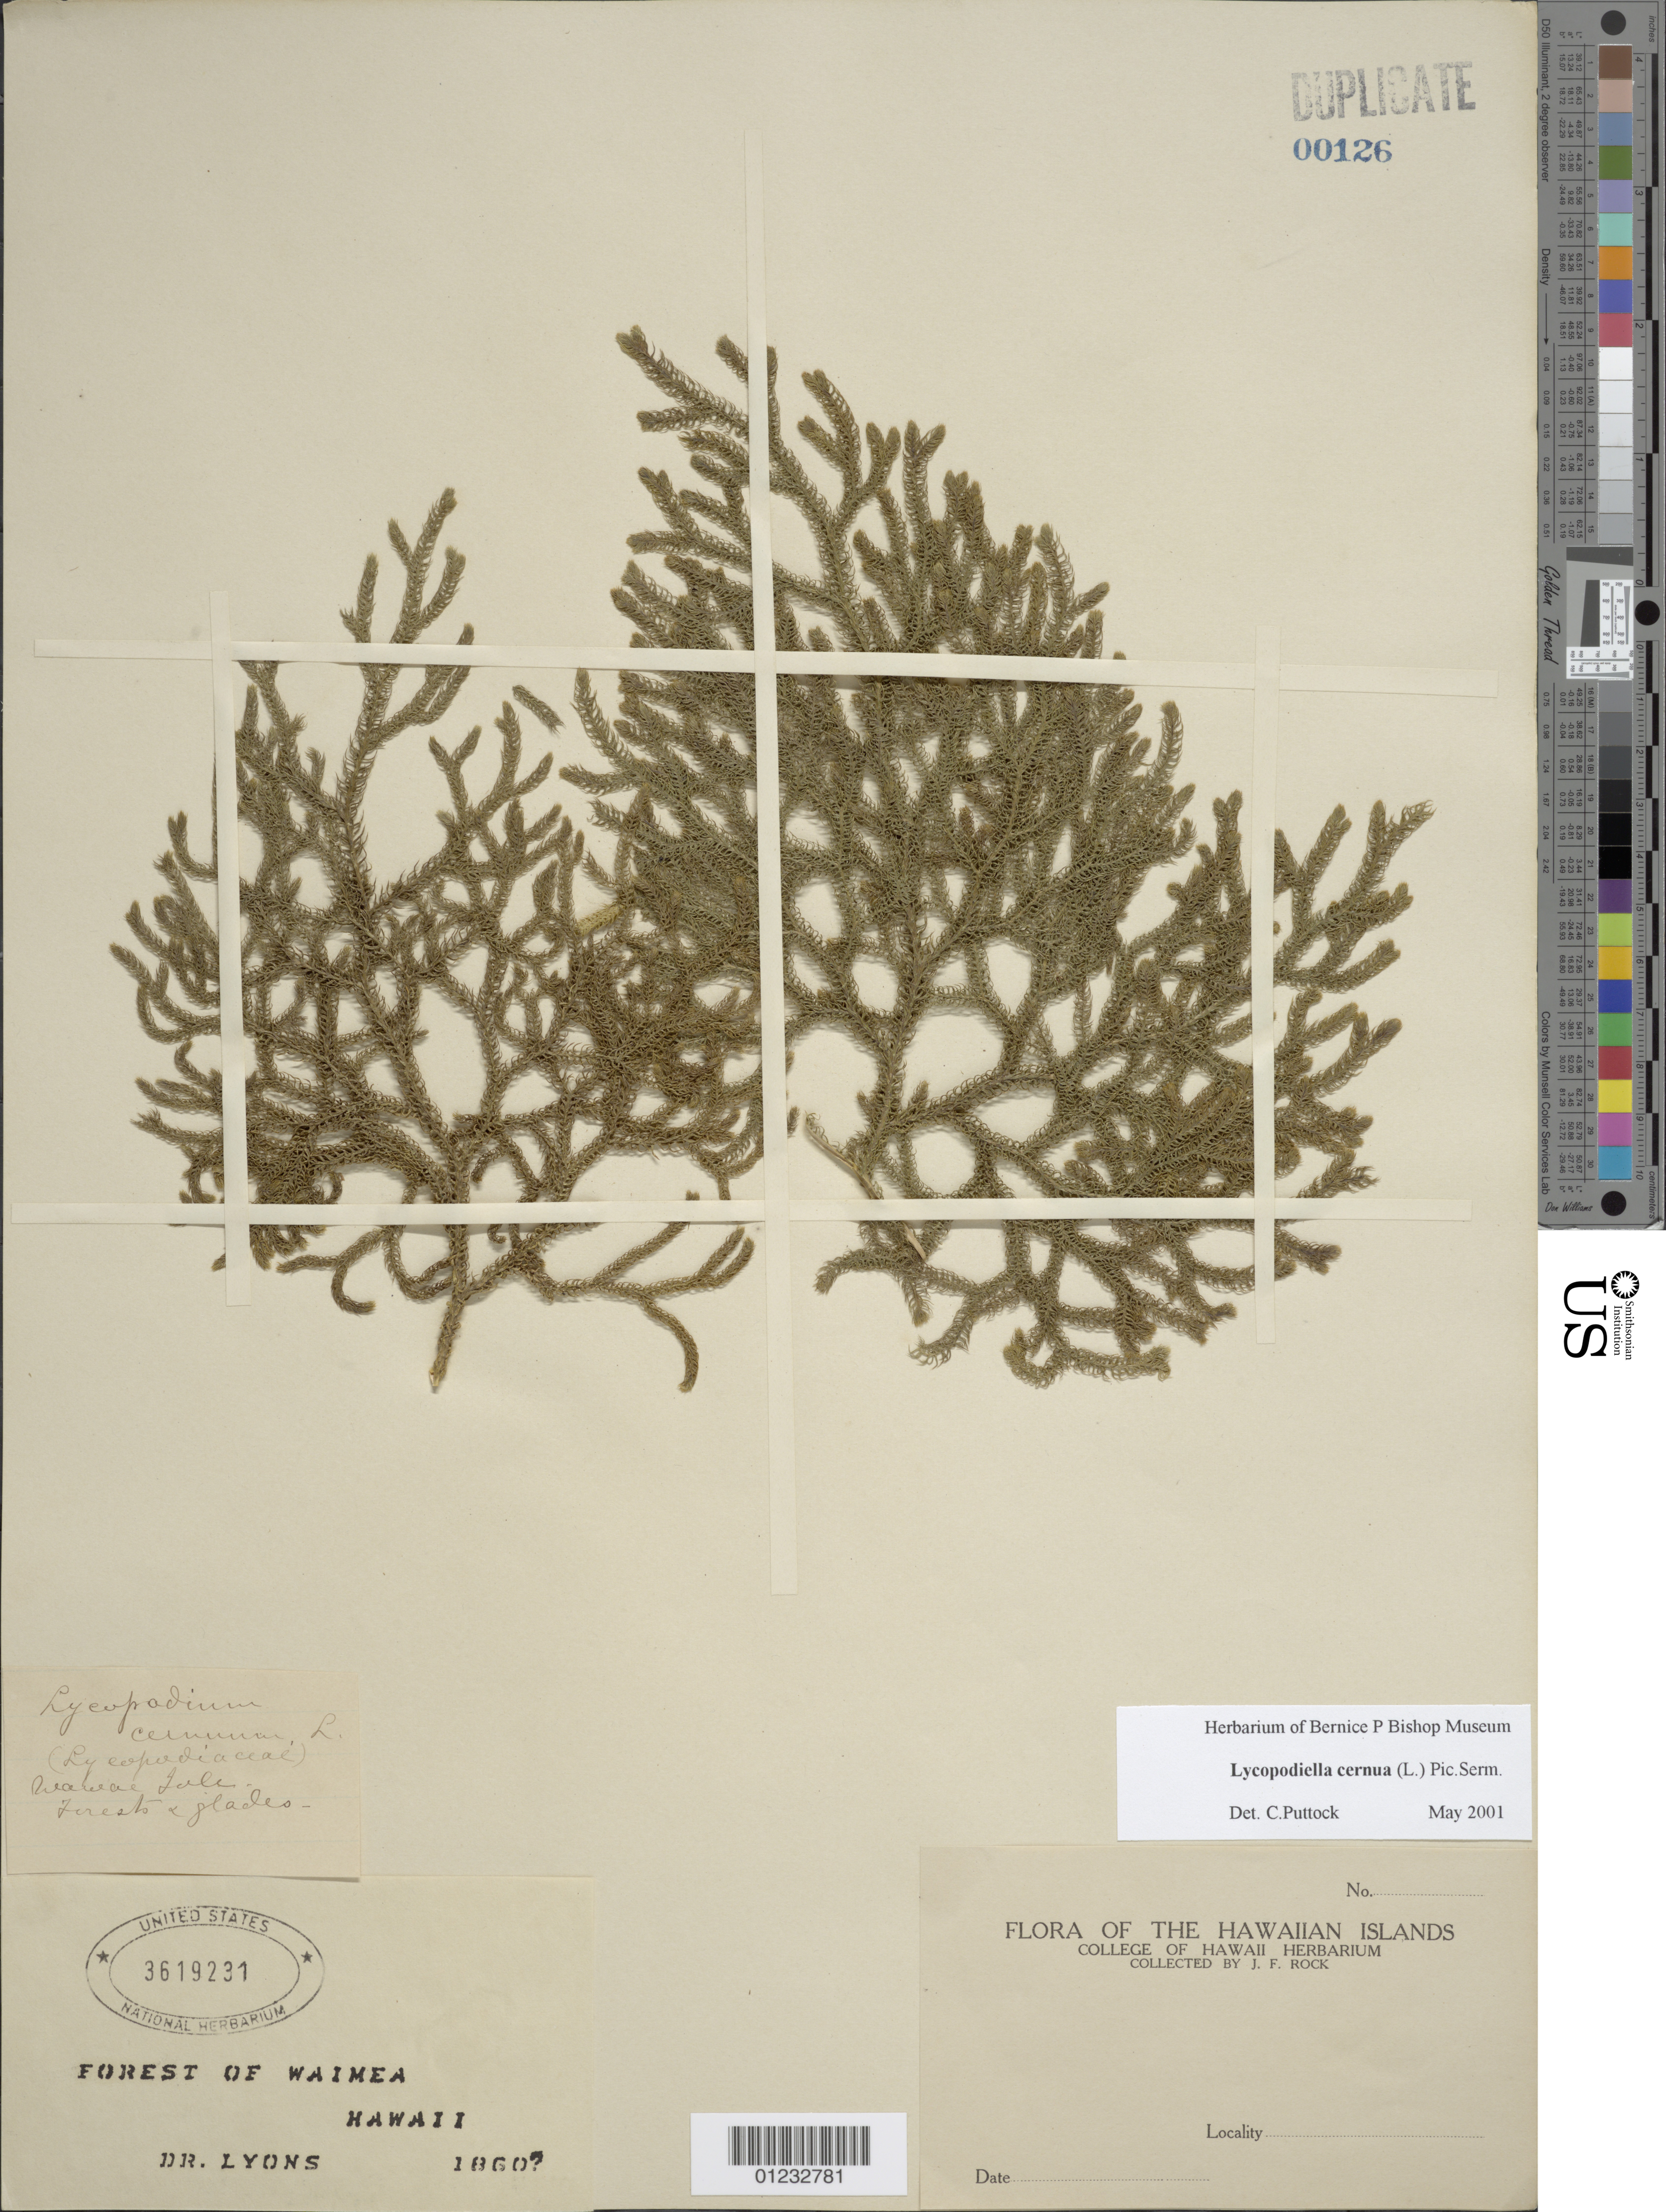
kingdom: Plantae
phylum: Tracheophyta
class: Lycopodiopsida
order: Lycopodiales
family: Lycopodiaceae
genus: Palhinhaea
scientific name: Palhinhaea cernua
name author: (L.) Vasc. & Franco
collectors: Lyons, --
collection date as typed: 1860?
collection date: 1860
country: United States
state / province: Hawaii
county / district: Kauai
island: Hawaii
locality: Forest of Waimea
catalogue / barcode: US 3619231